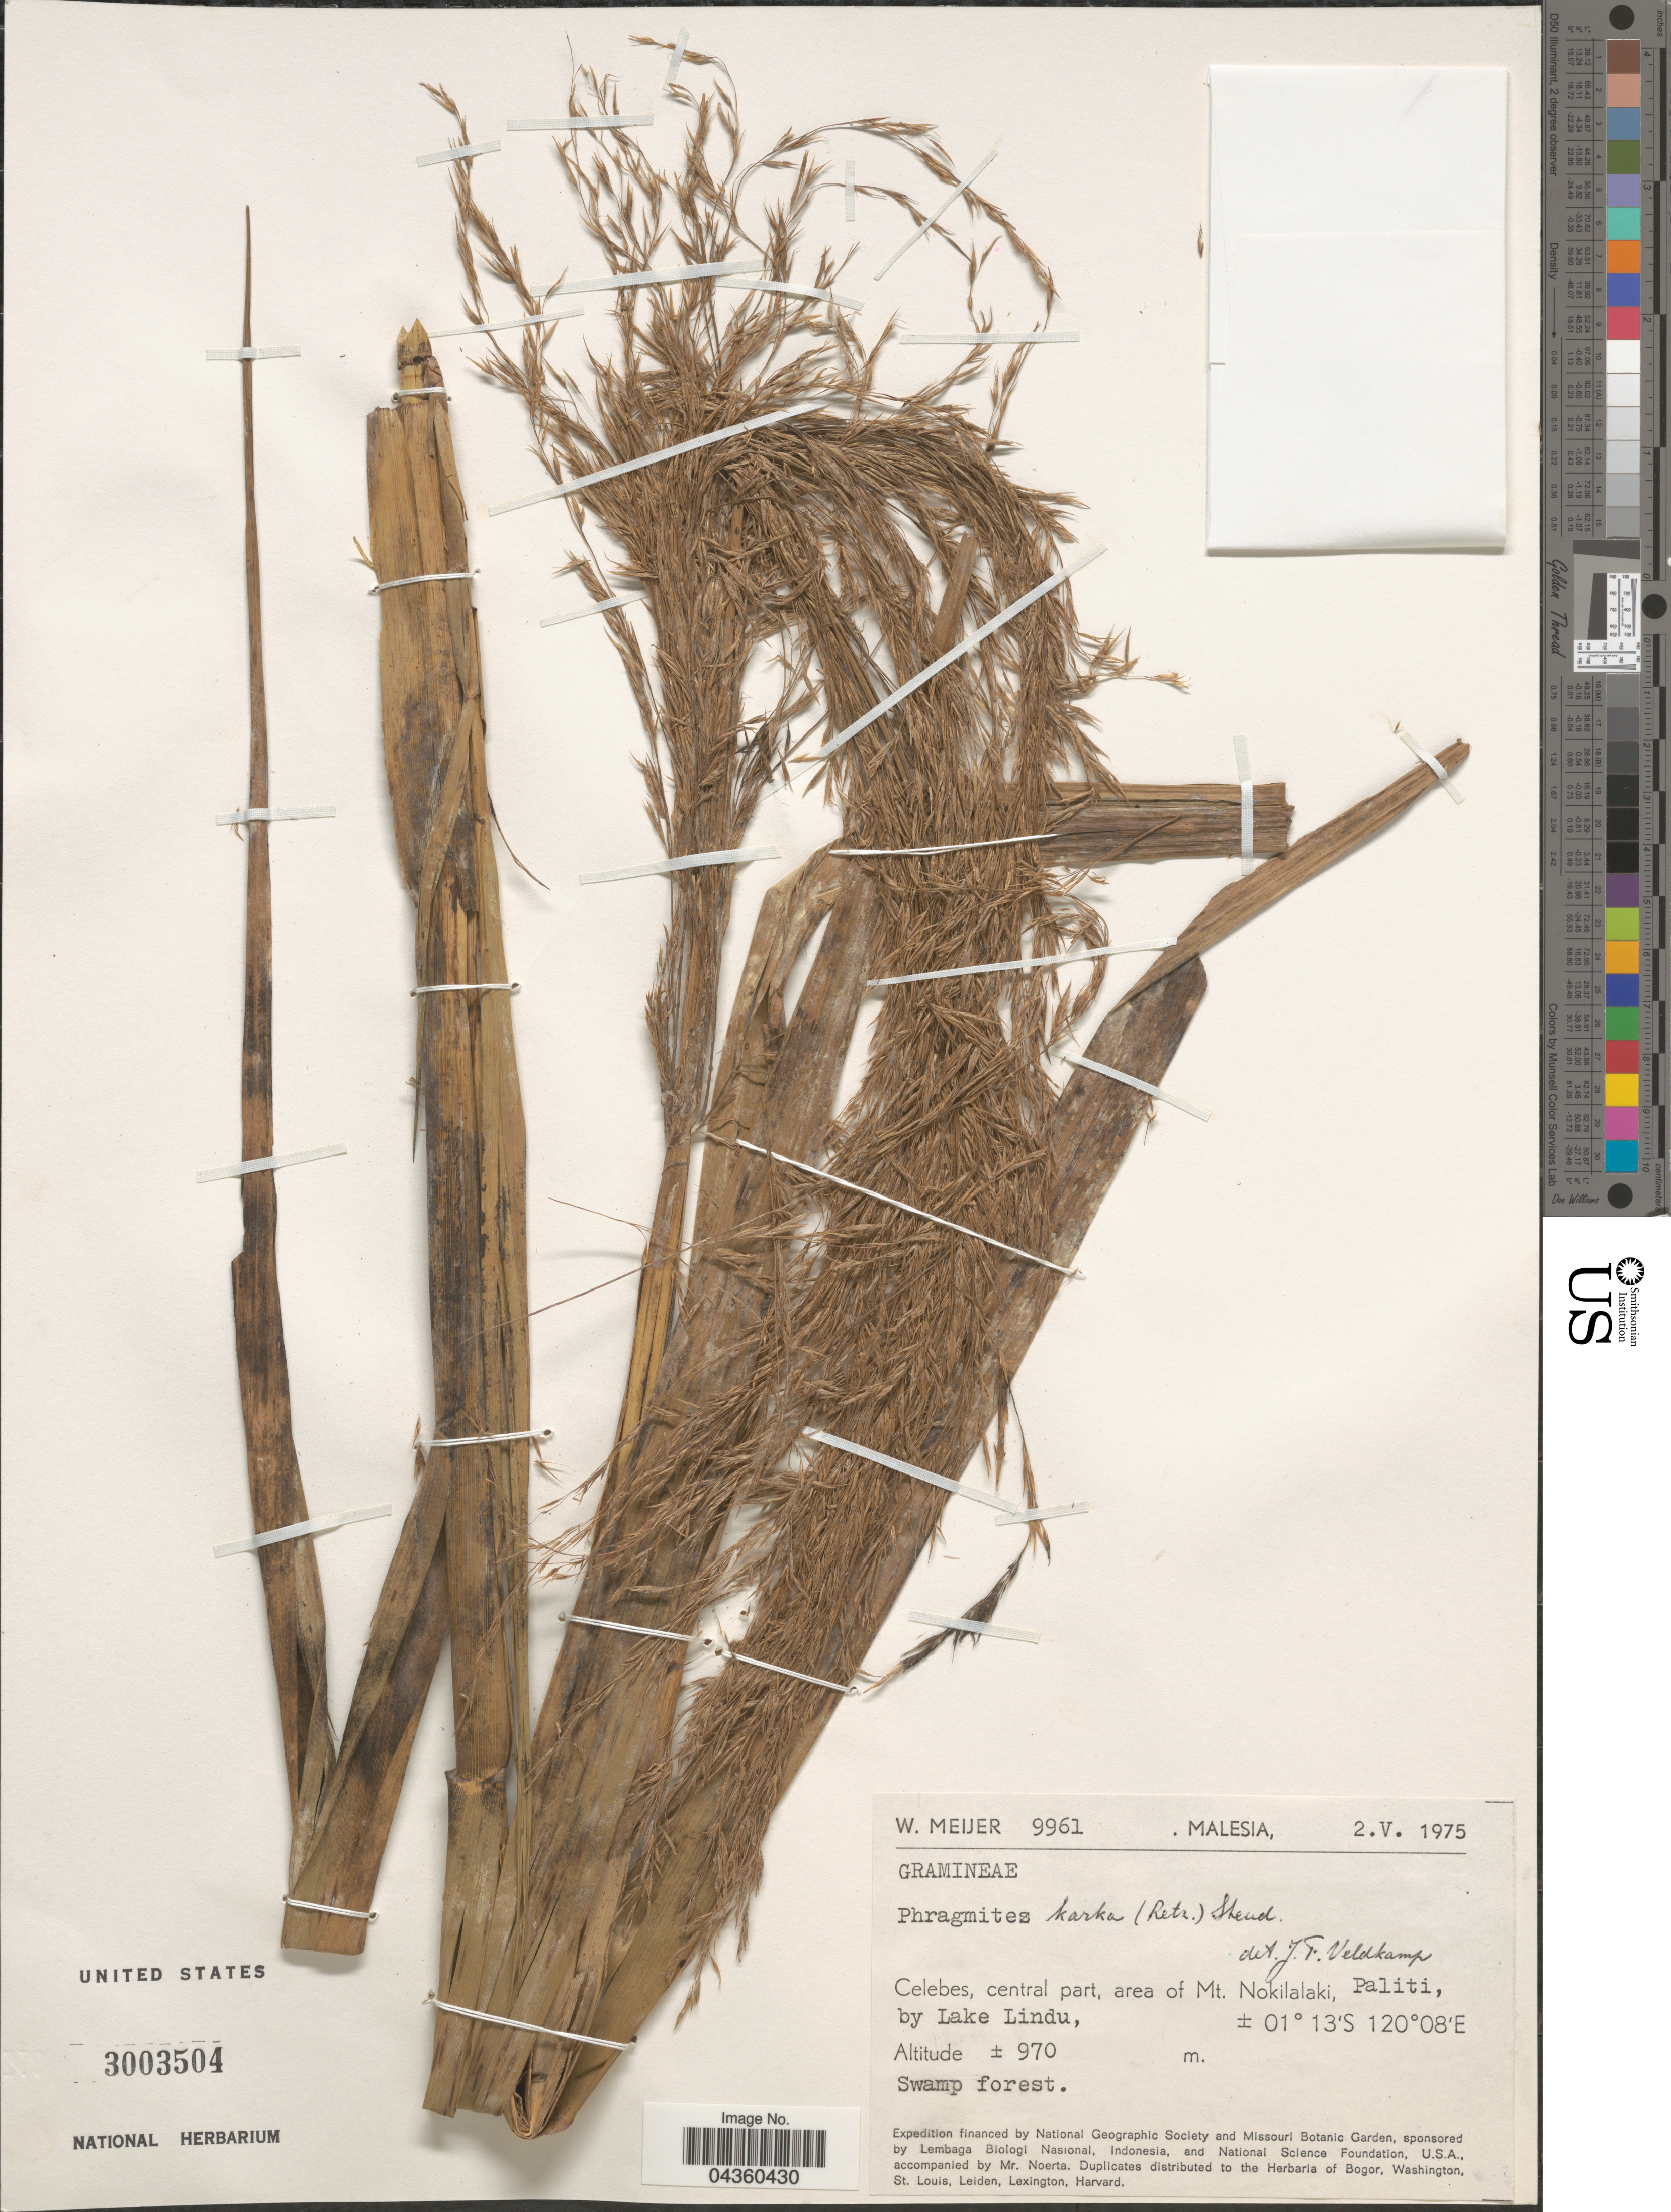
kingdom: Plantae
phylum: Tracheophyta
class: Liliopsida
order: Poales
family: Poaceae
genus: Phragmites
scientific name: Phragmites karka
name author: (Retz.) Trin. ex Steud.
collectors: W. Meijer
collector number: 9961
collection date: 1975-05-02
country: Malaysia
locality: Celebes, central part, area of Mt. Nokilalaki, Paliti, by Lake Lindu.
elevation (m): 970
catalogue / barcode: US 3003504